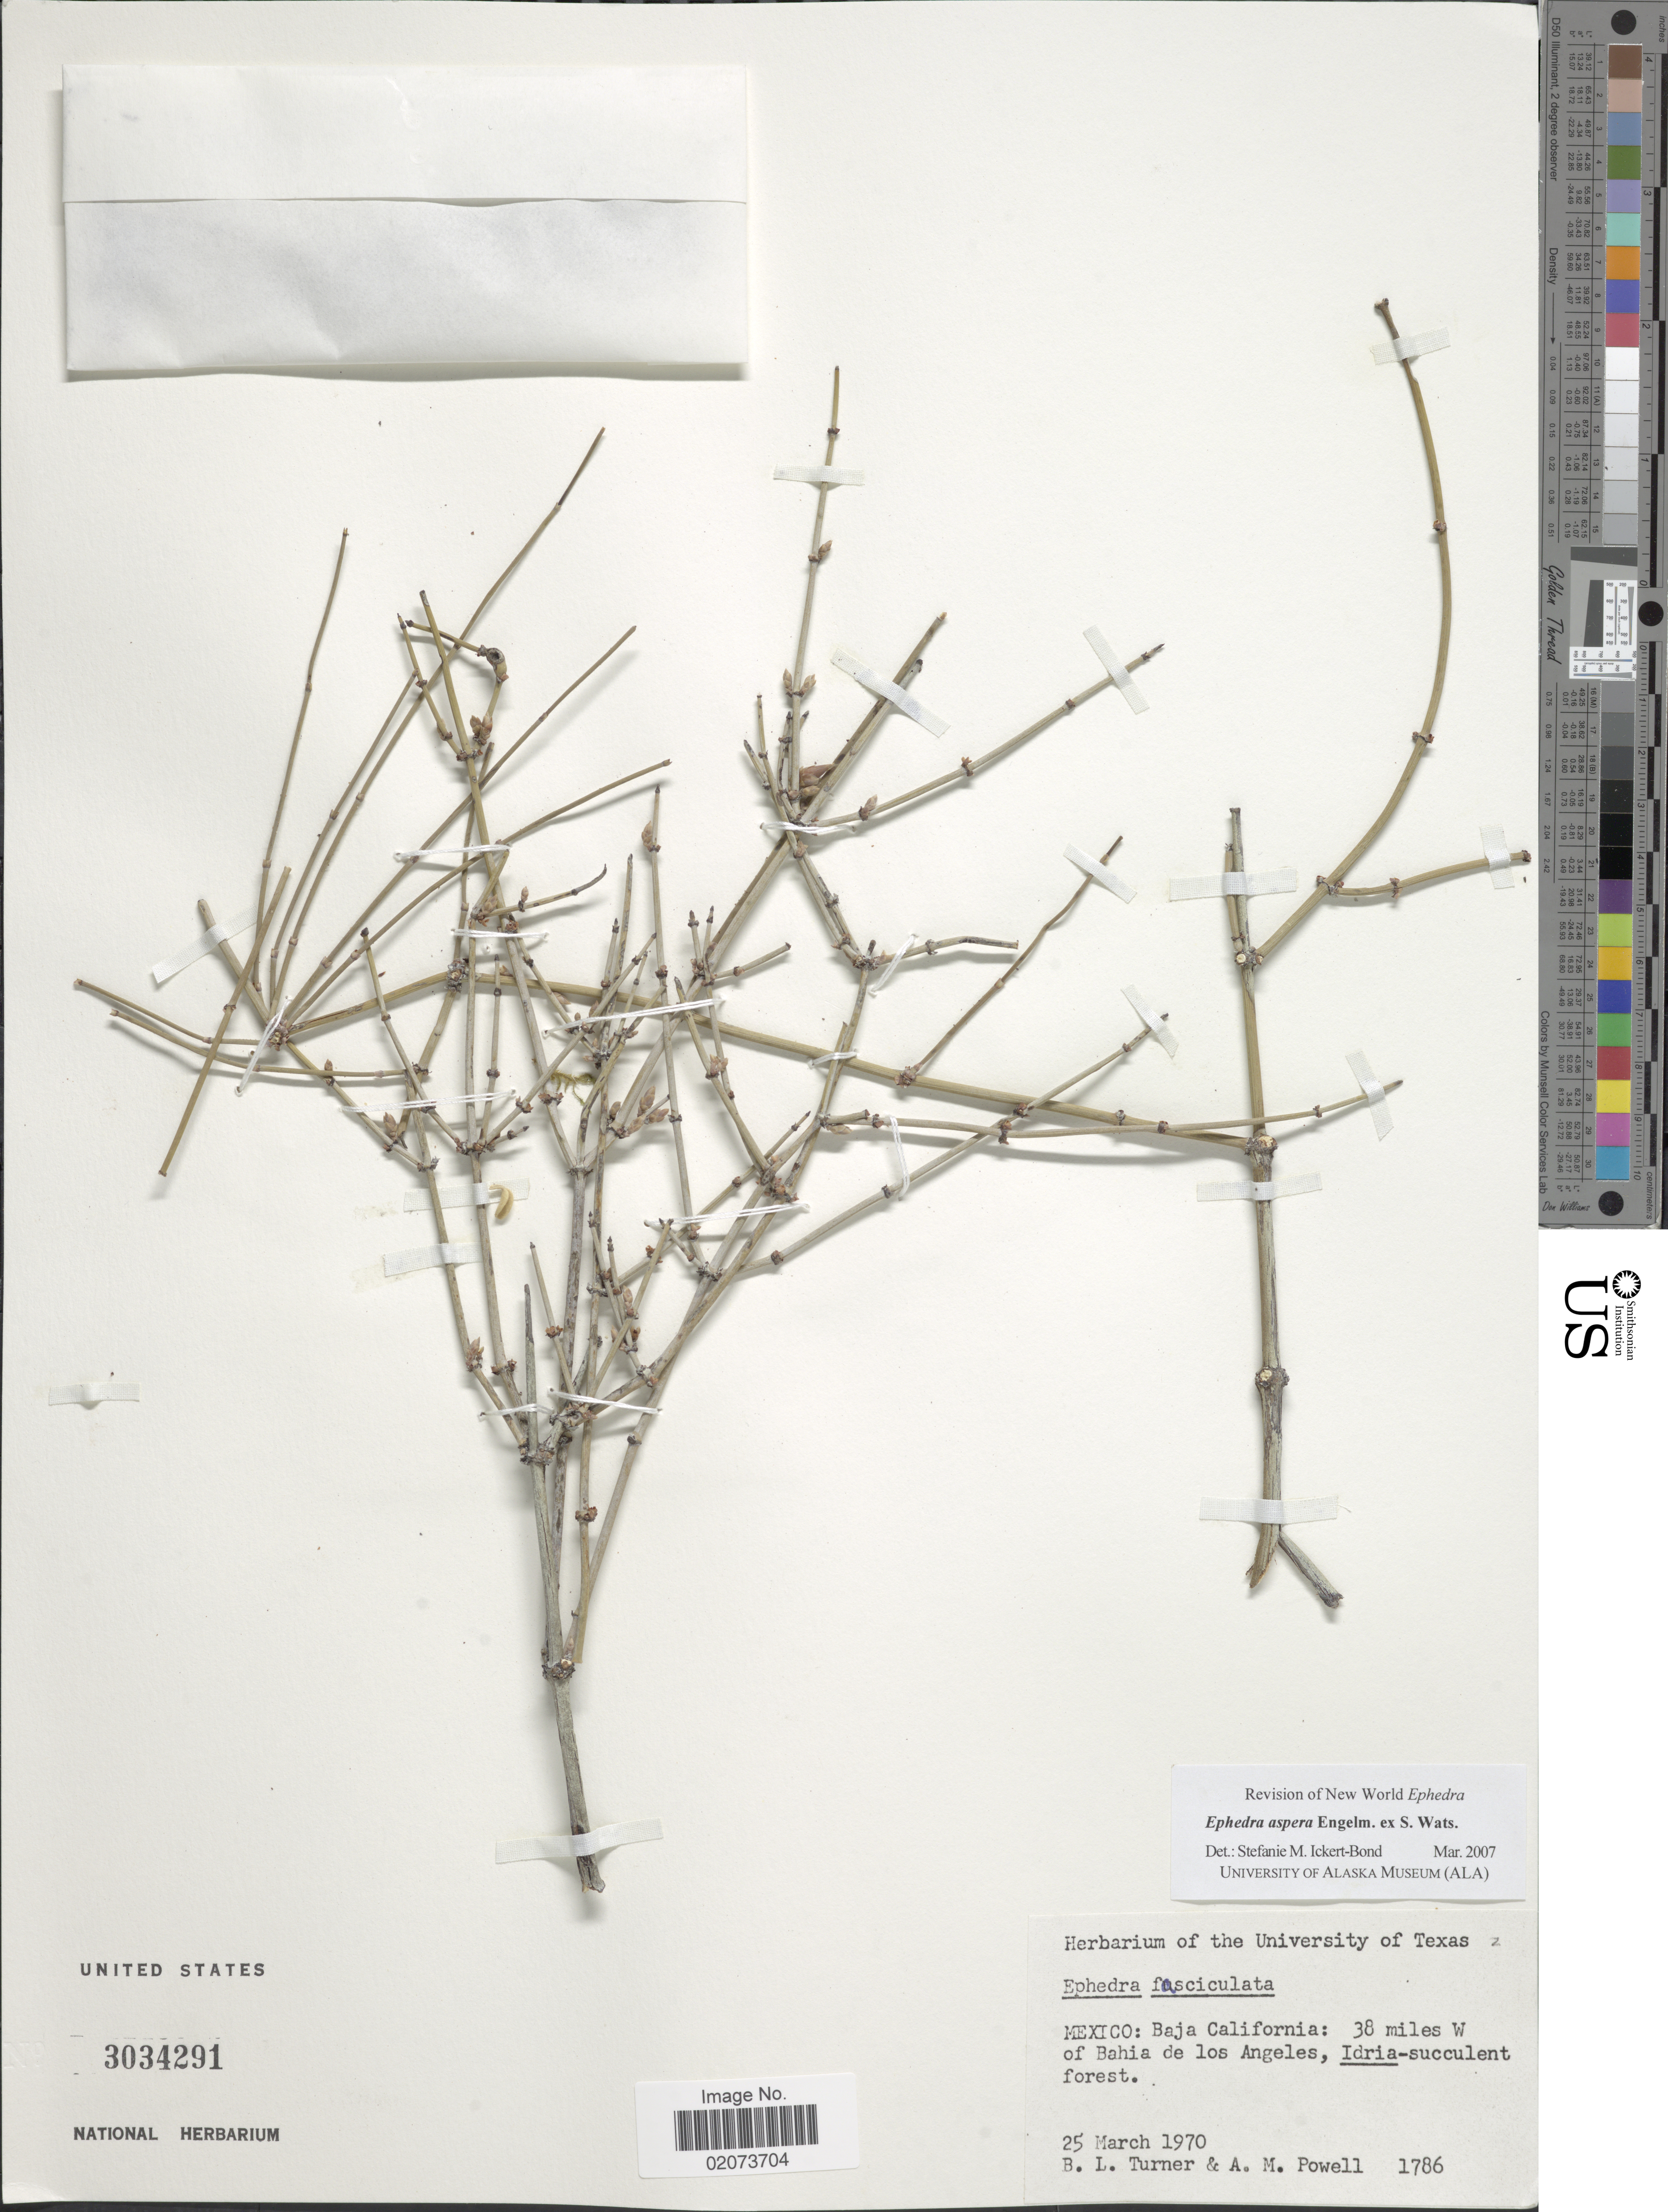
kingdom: Plantae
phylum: Tracheophyta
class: Gnetopsida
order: Ephedrales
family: Ephedraceae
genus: Ephedra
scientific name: Ephedra aspera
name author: Engelm. ex S. Watson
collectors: B. L. Turner & A. M. Powell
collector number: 1786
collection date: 1970-03-25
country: Mexico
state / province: Baja California Norte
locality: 38 miles W of Bahia de los Angeles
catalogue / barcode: US 3034291